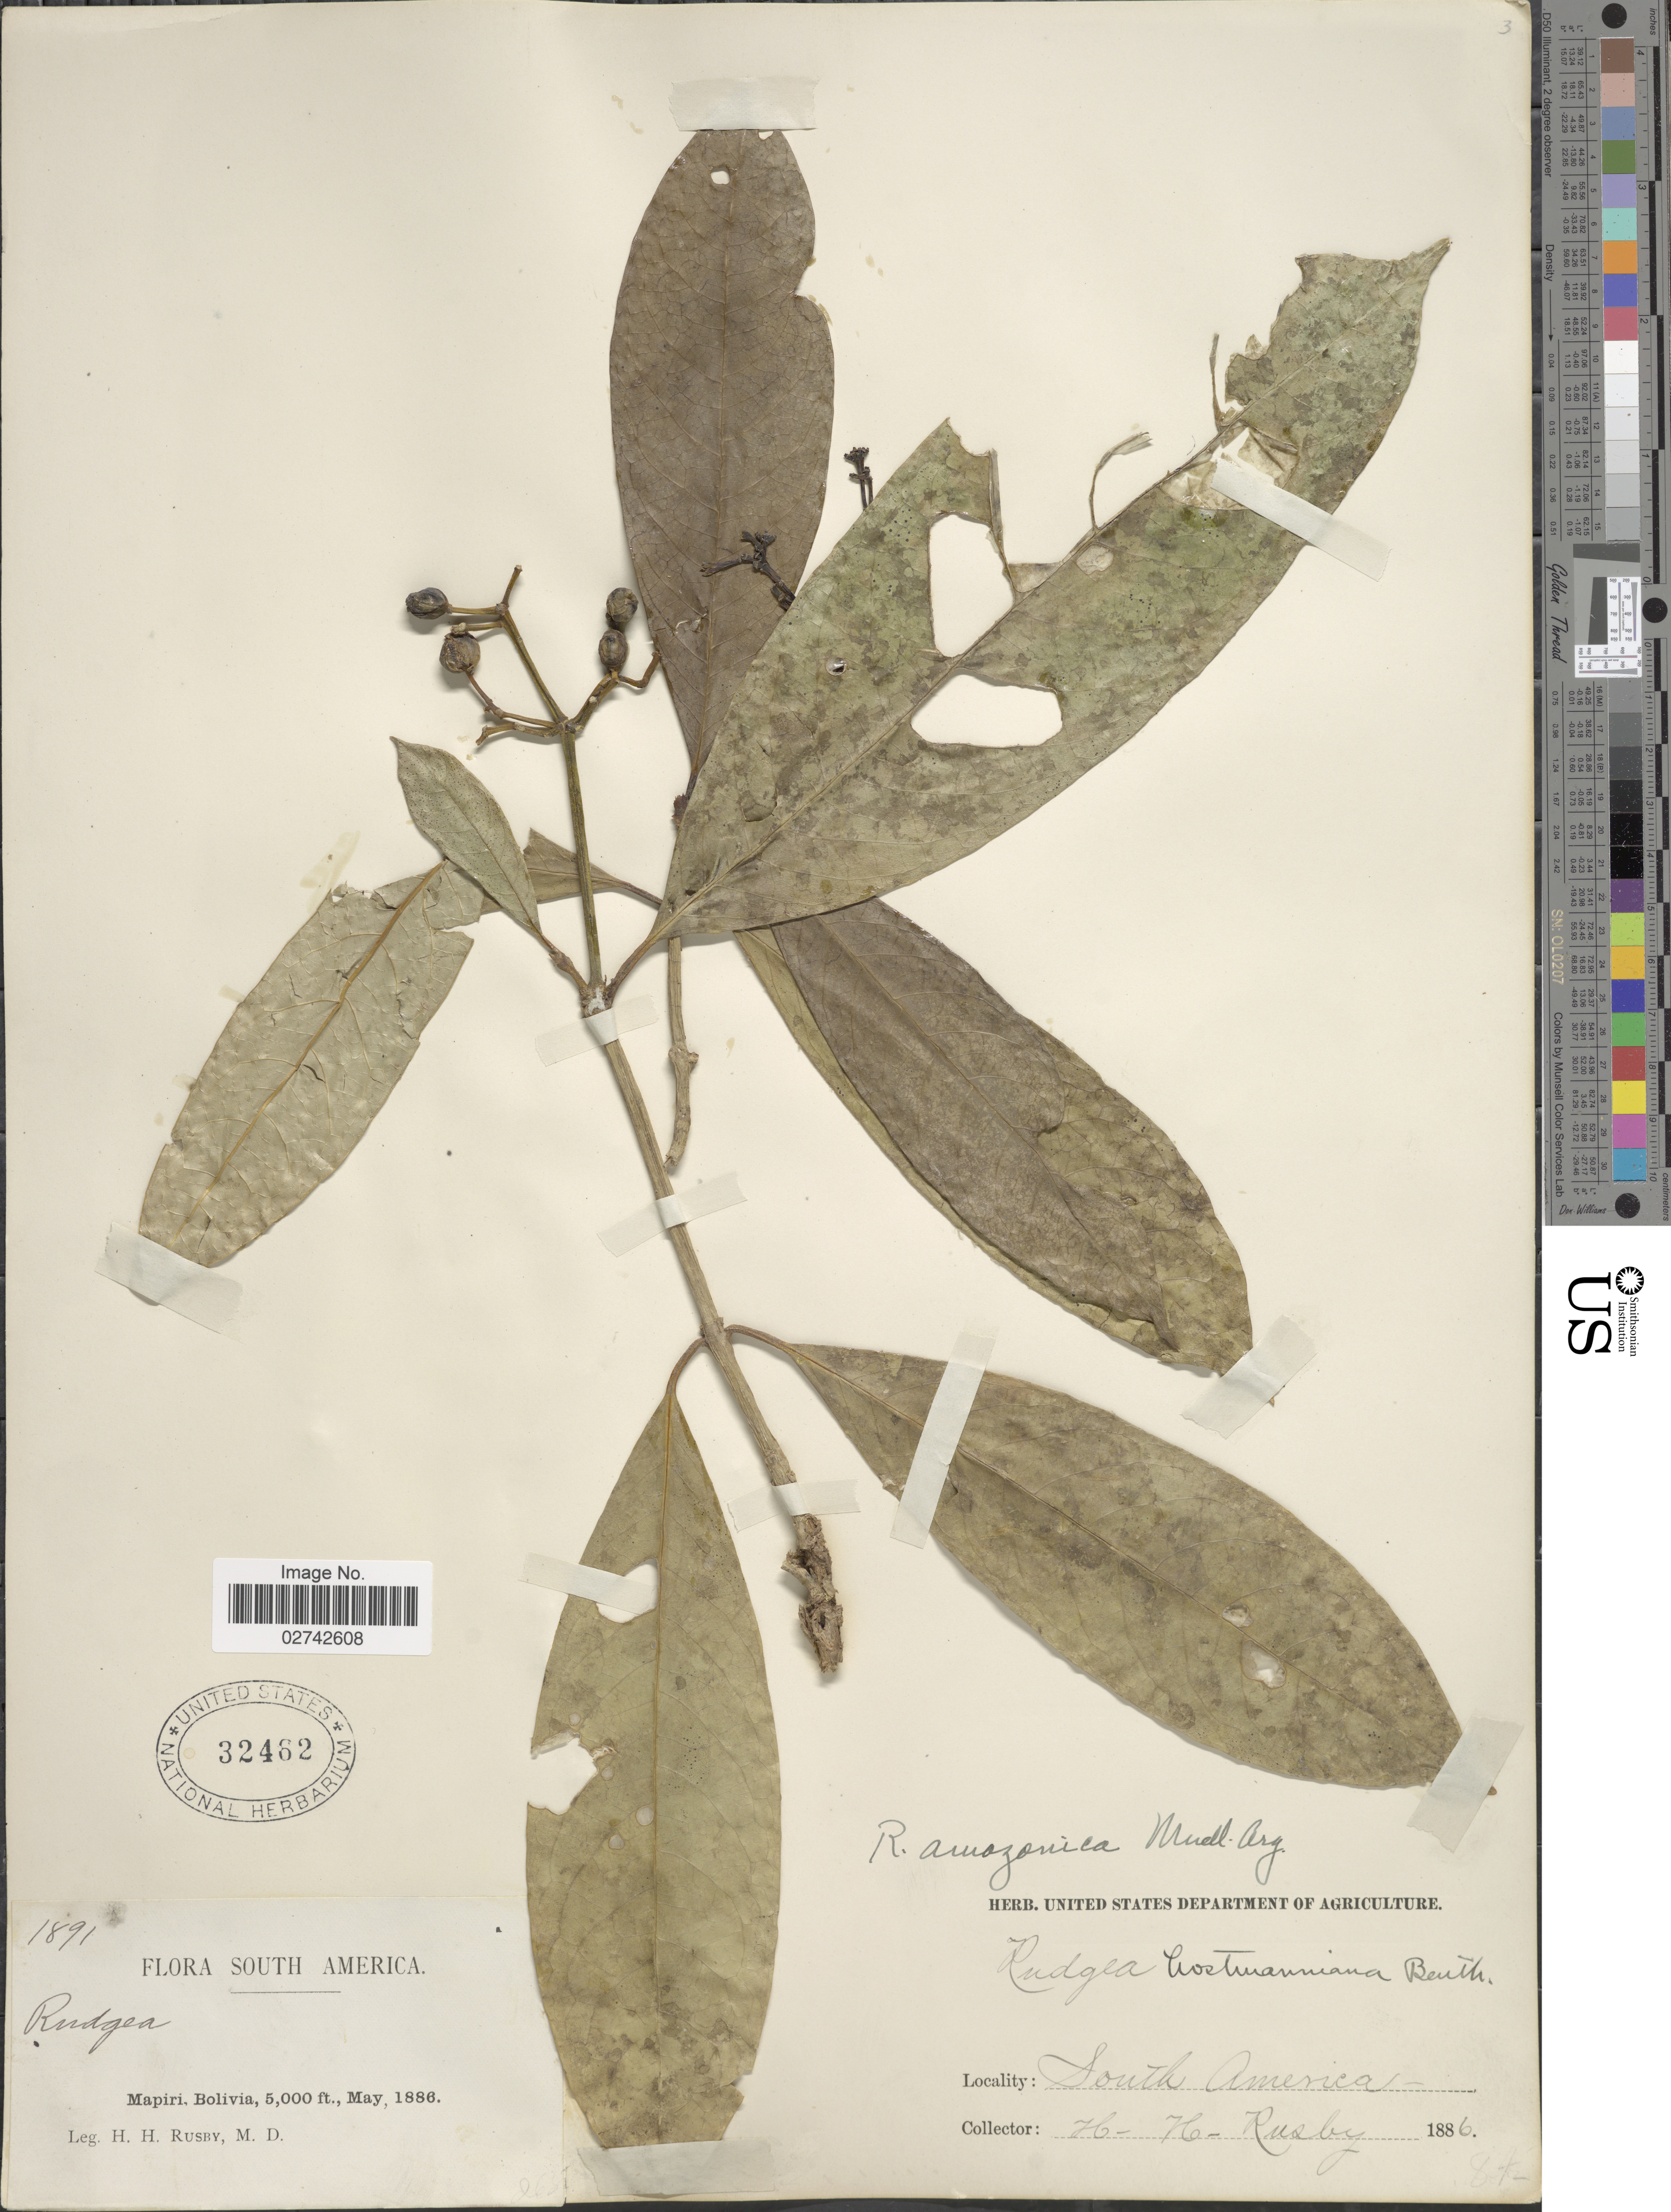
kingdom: Plantae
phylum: Tracheophyta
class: Magnoliopsida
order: Gentianales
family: Rubiaceae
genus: Rudgea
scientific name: Rudgea amazonica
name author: Müll. Arg.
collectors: H. H. Rusby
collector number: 1891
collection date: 1886-05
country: Bolivia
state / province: La Páz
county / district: Larecaja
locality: Mapiri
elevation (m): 1524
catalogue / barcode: US 32462